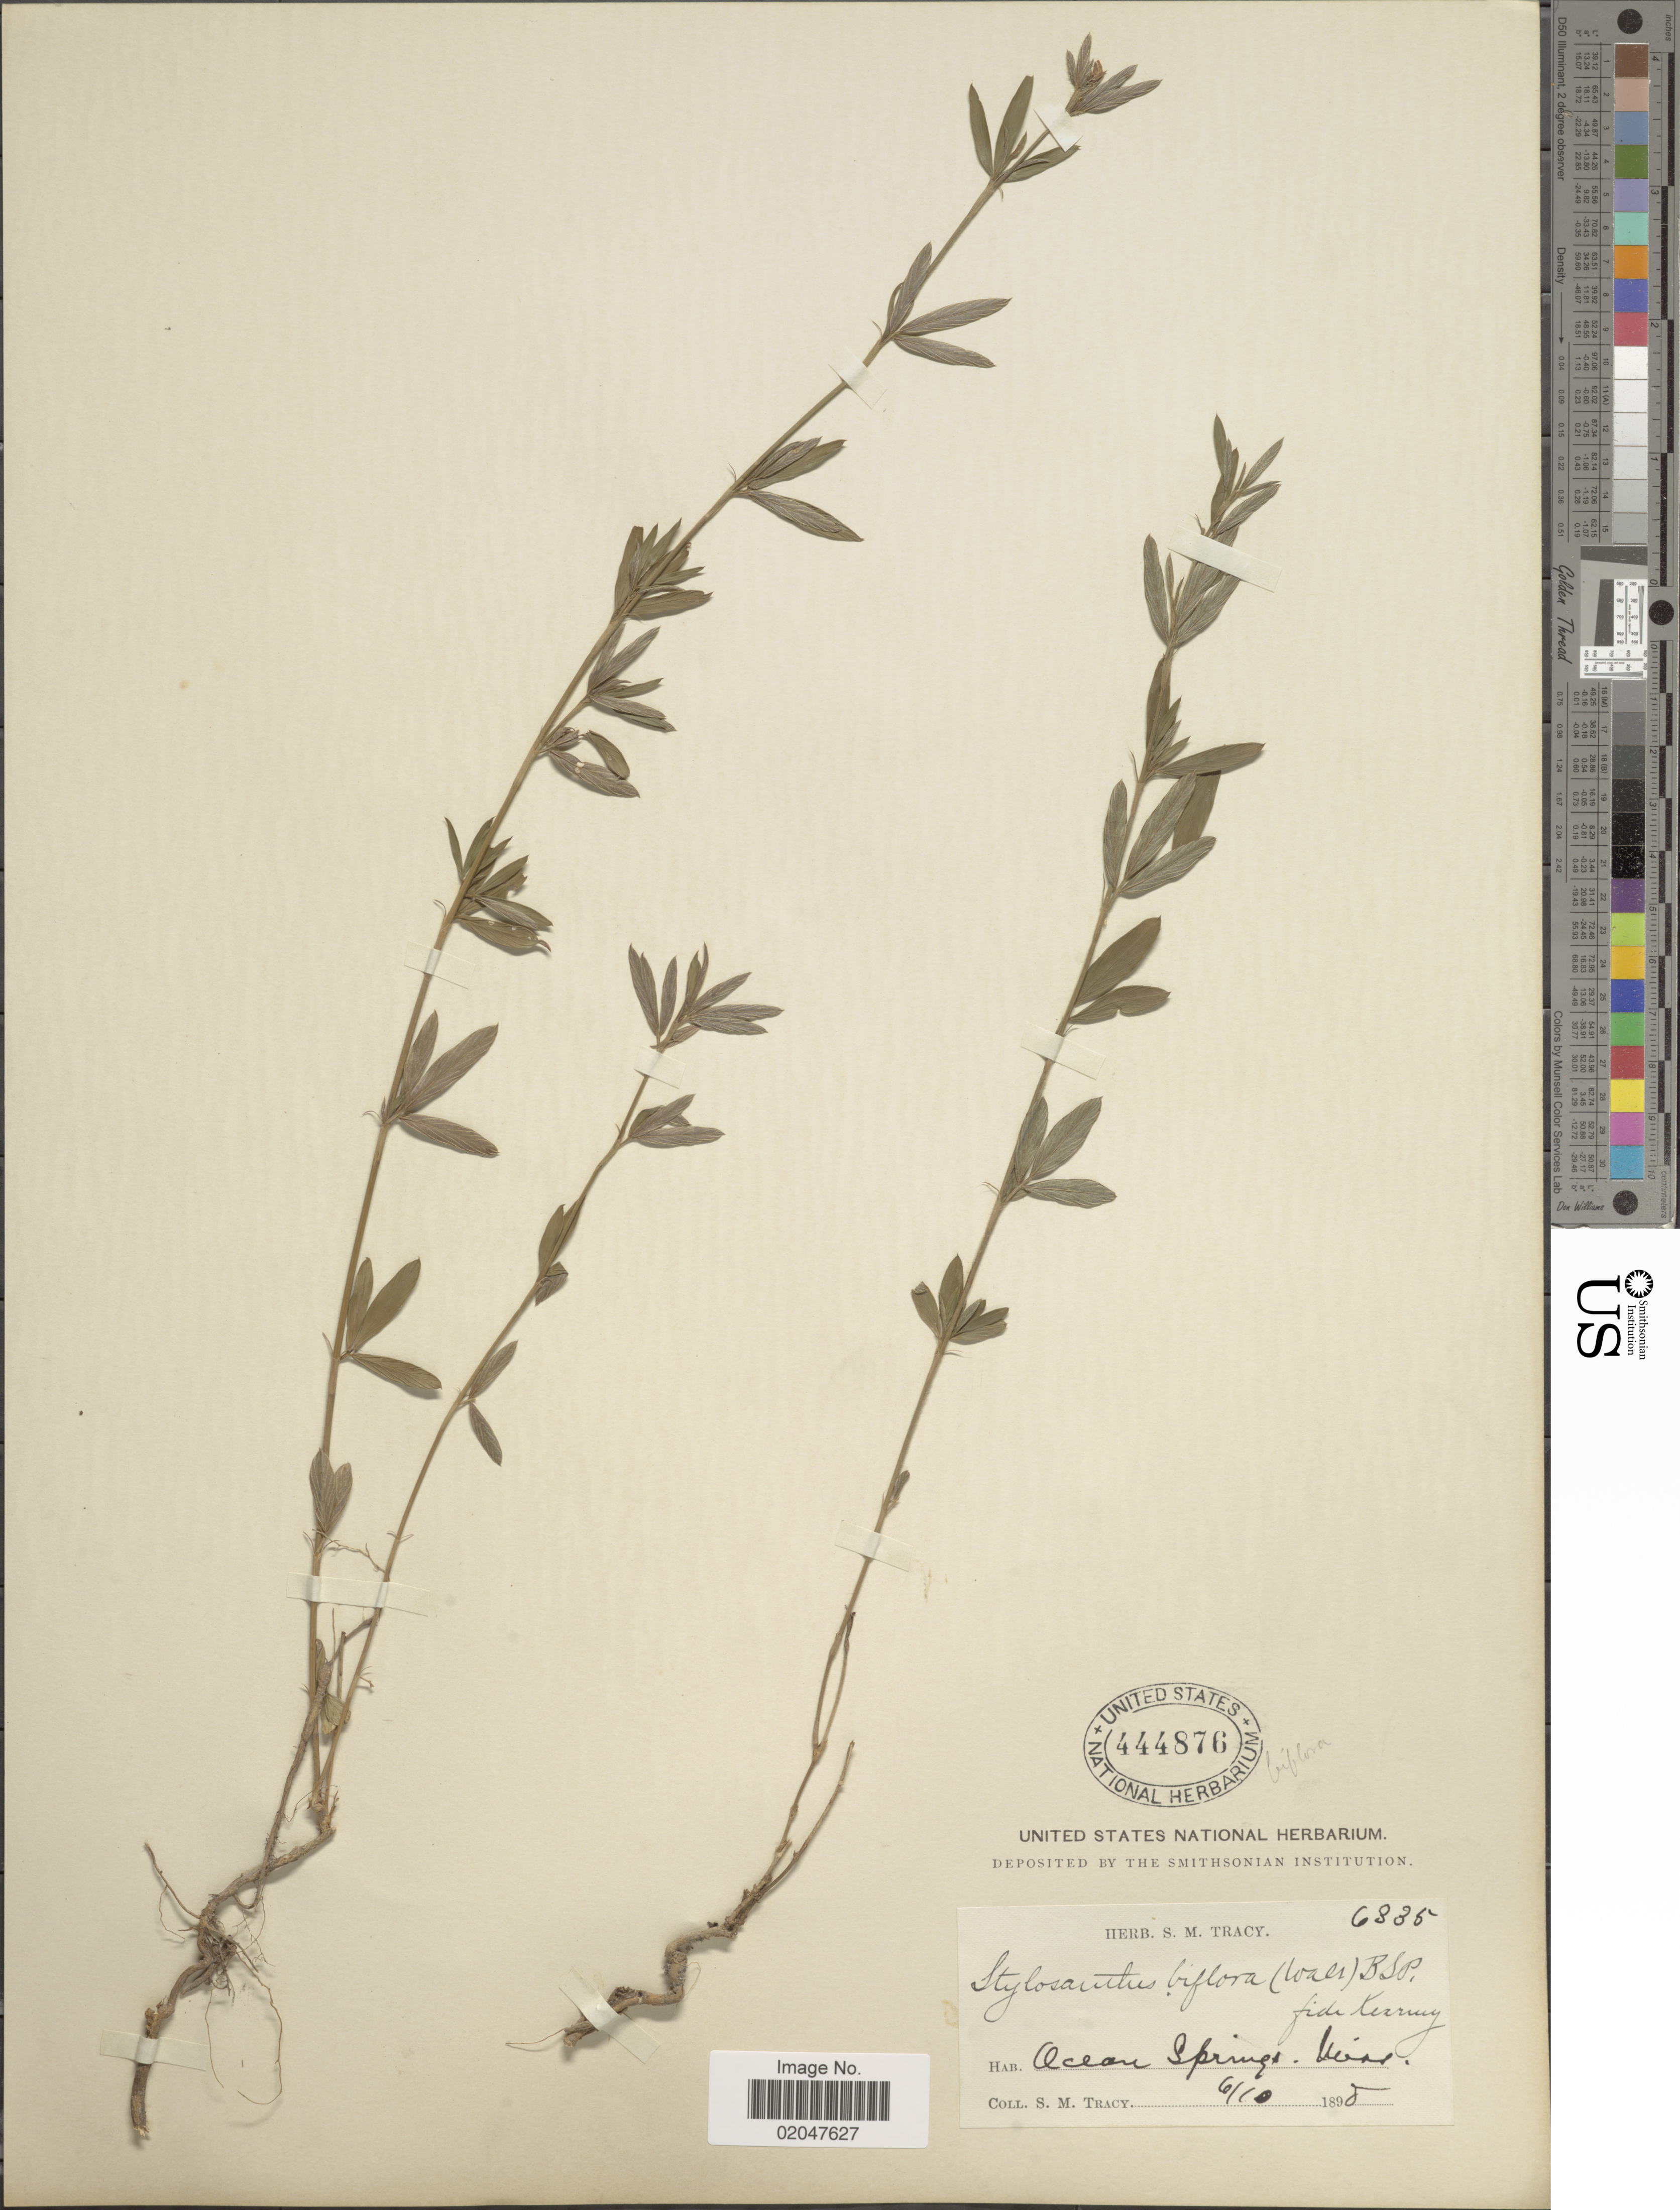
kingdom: Plantae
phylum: Tracheophyta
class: Magnoliopsida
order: Fabales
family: Fabaceae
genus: Stylosanthes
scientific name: Stylosanthes biflora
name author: (L.) Britton et al.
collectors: S. M. Tracy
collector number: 6335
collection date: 1898-06-10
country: United States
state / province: Mississippi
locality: Ocean Springs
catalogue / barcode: US 444876